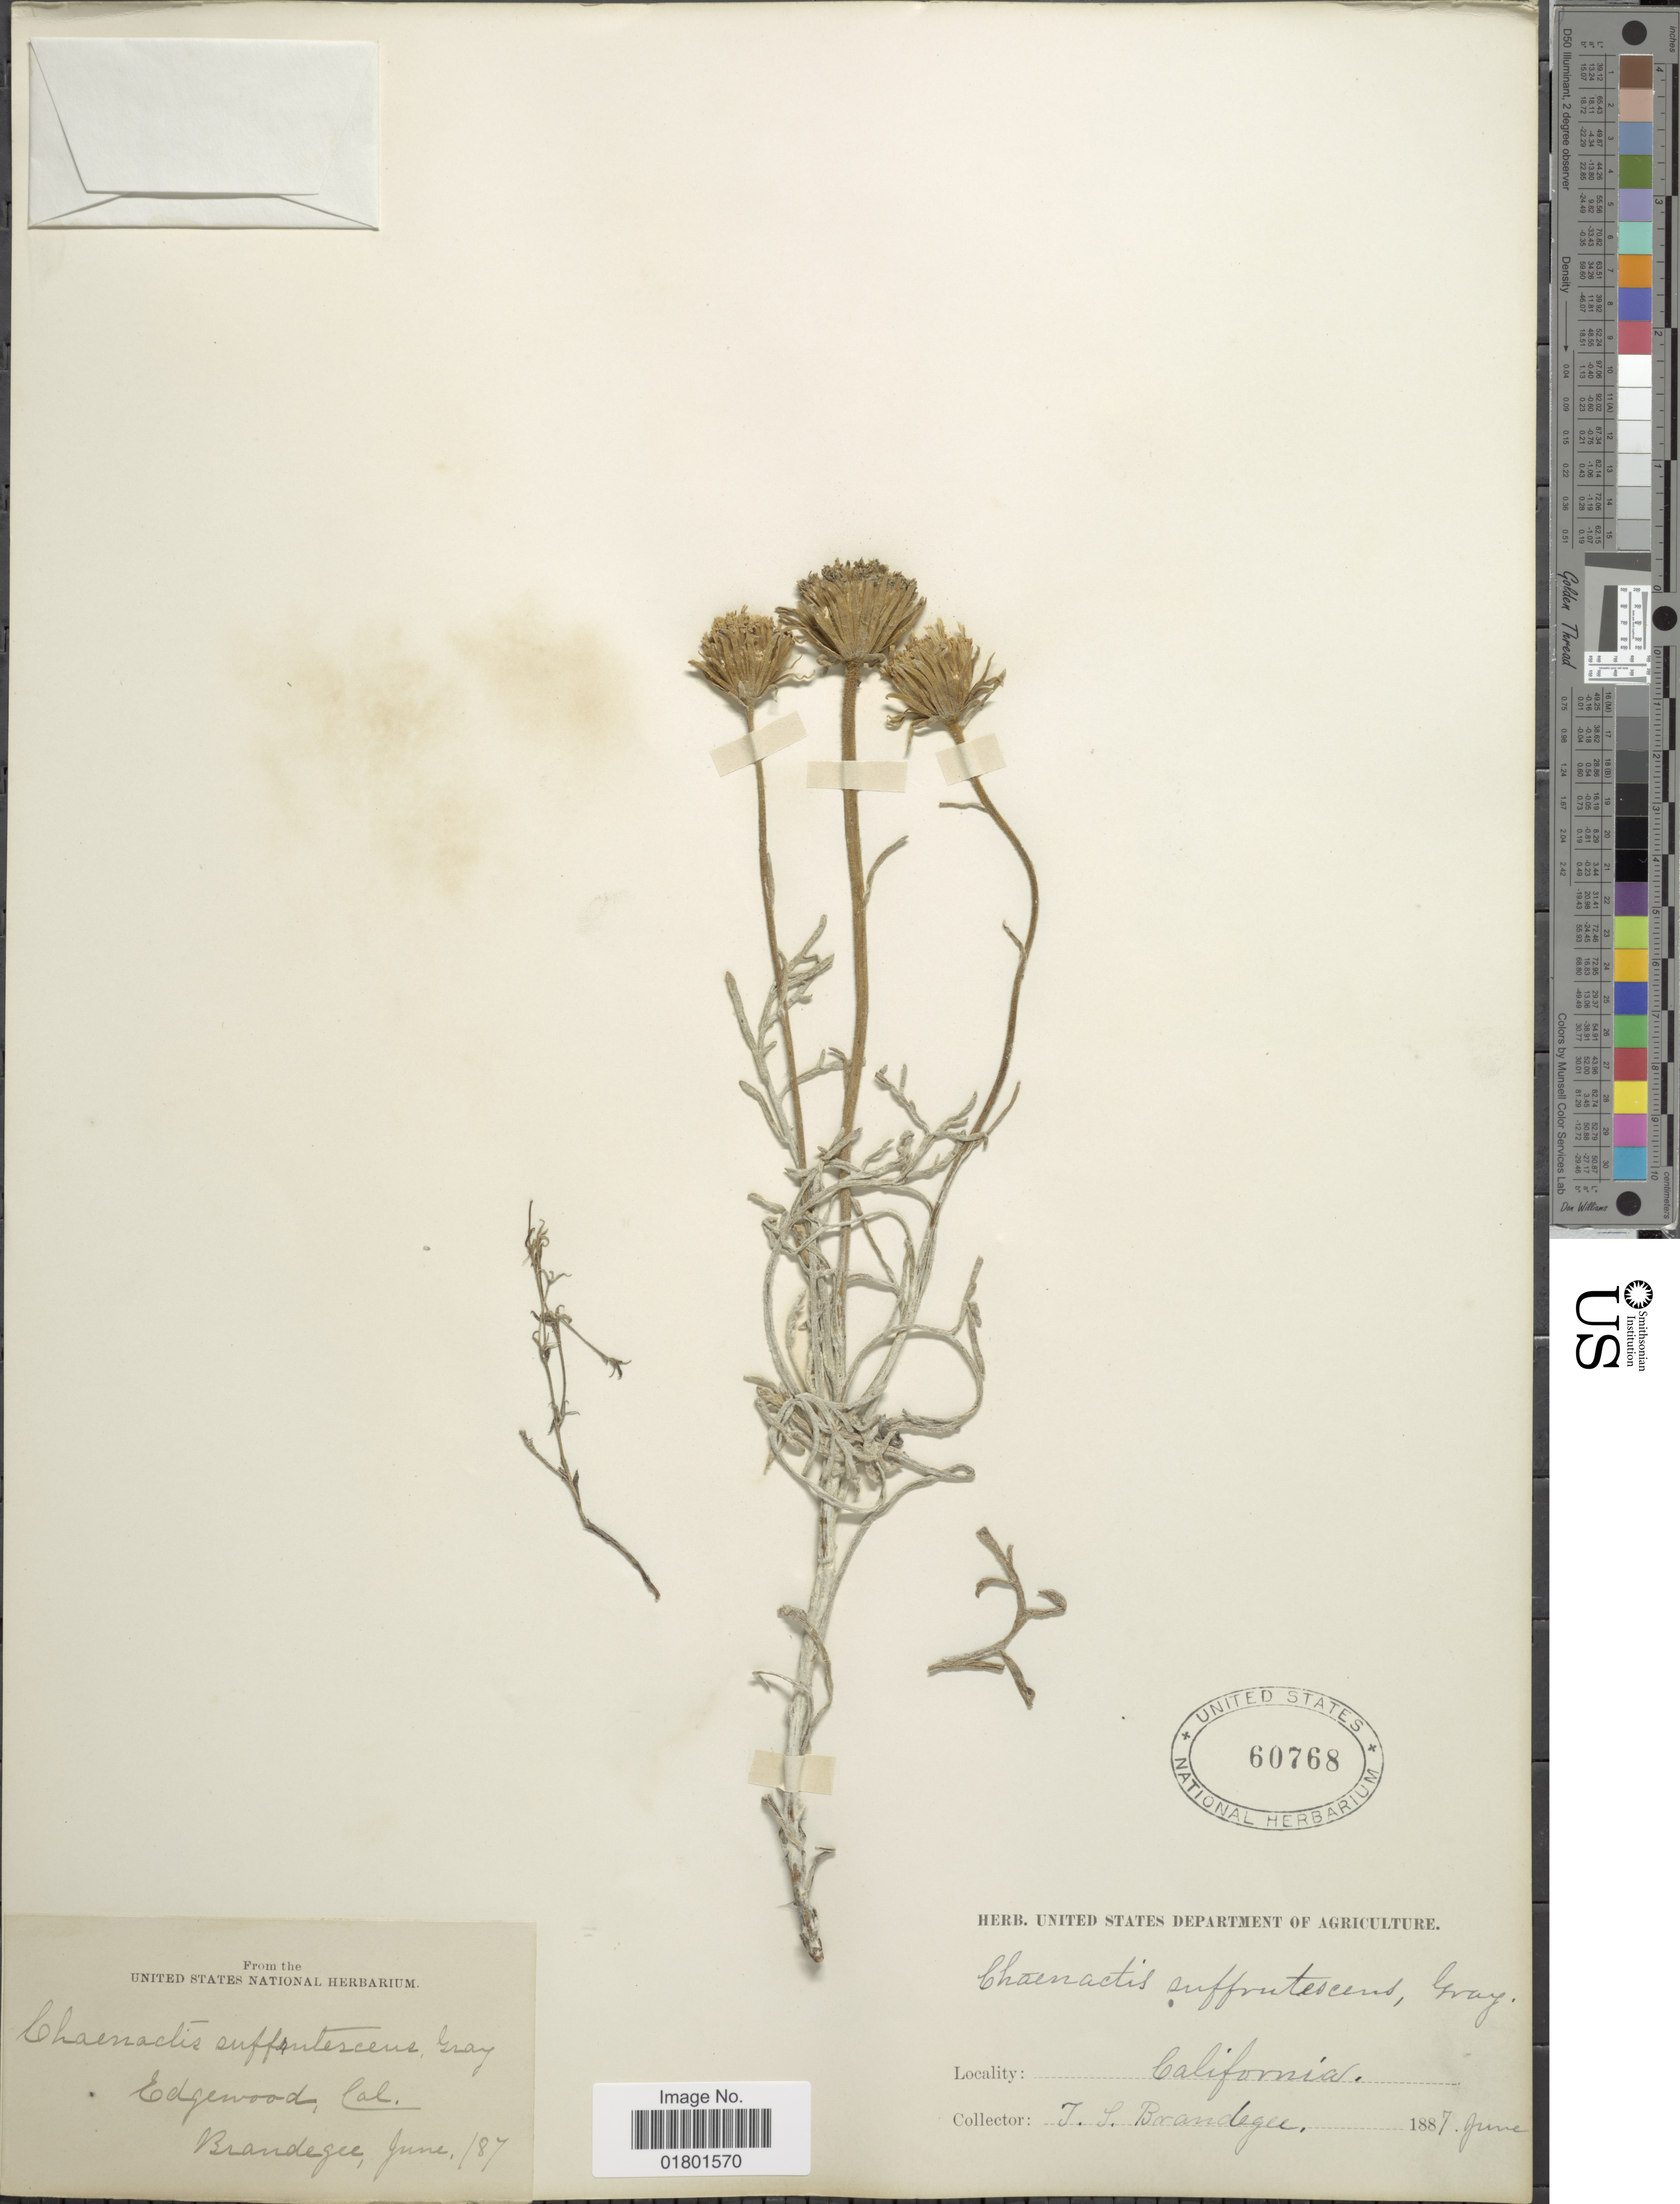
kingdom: Plantae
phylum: Tracheophyta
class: Magnoliopsida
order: Asterales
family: Asteraceae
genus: Chaenactis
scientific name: Chaenactis suffrutescens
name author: A. Gray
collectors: J. S. Brandegee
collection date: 1887-06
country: United States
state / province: California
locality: Edgewood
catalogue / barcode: US 60768